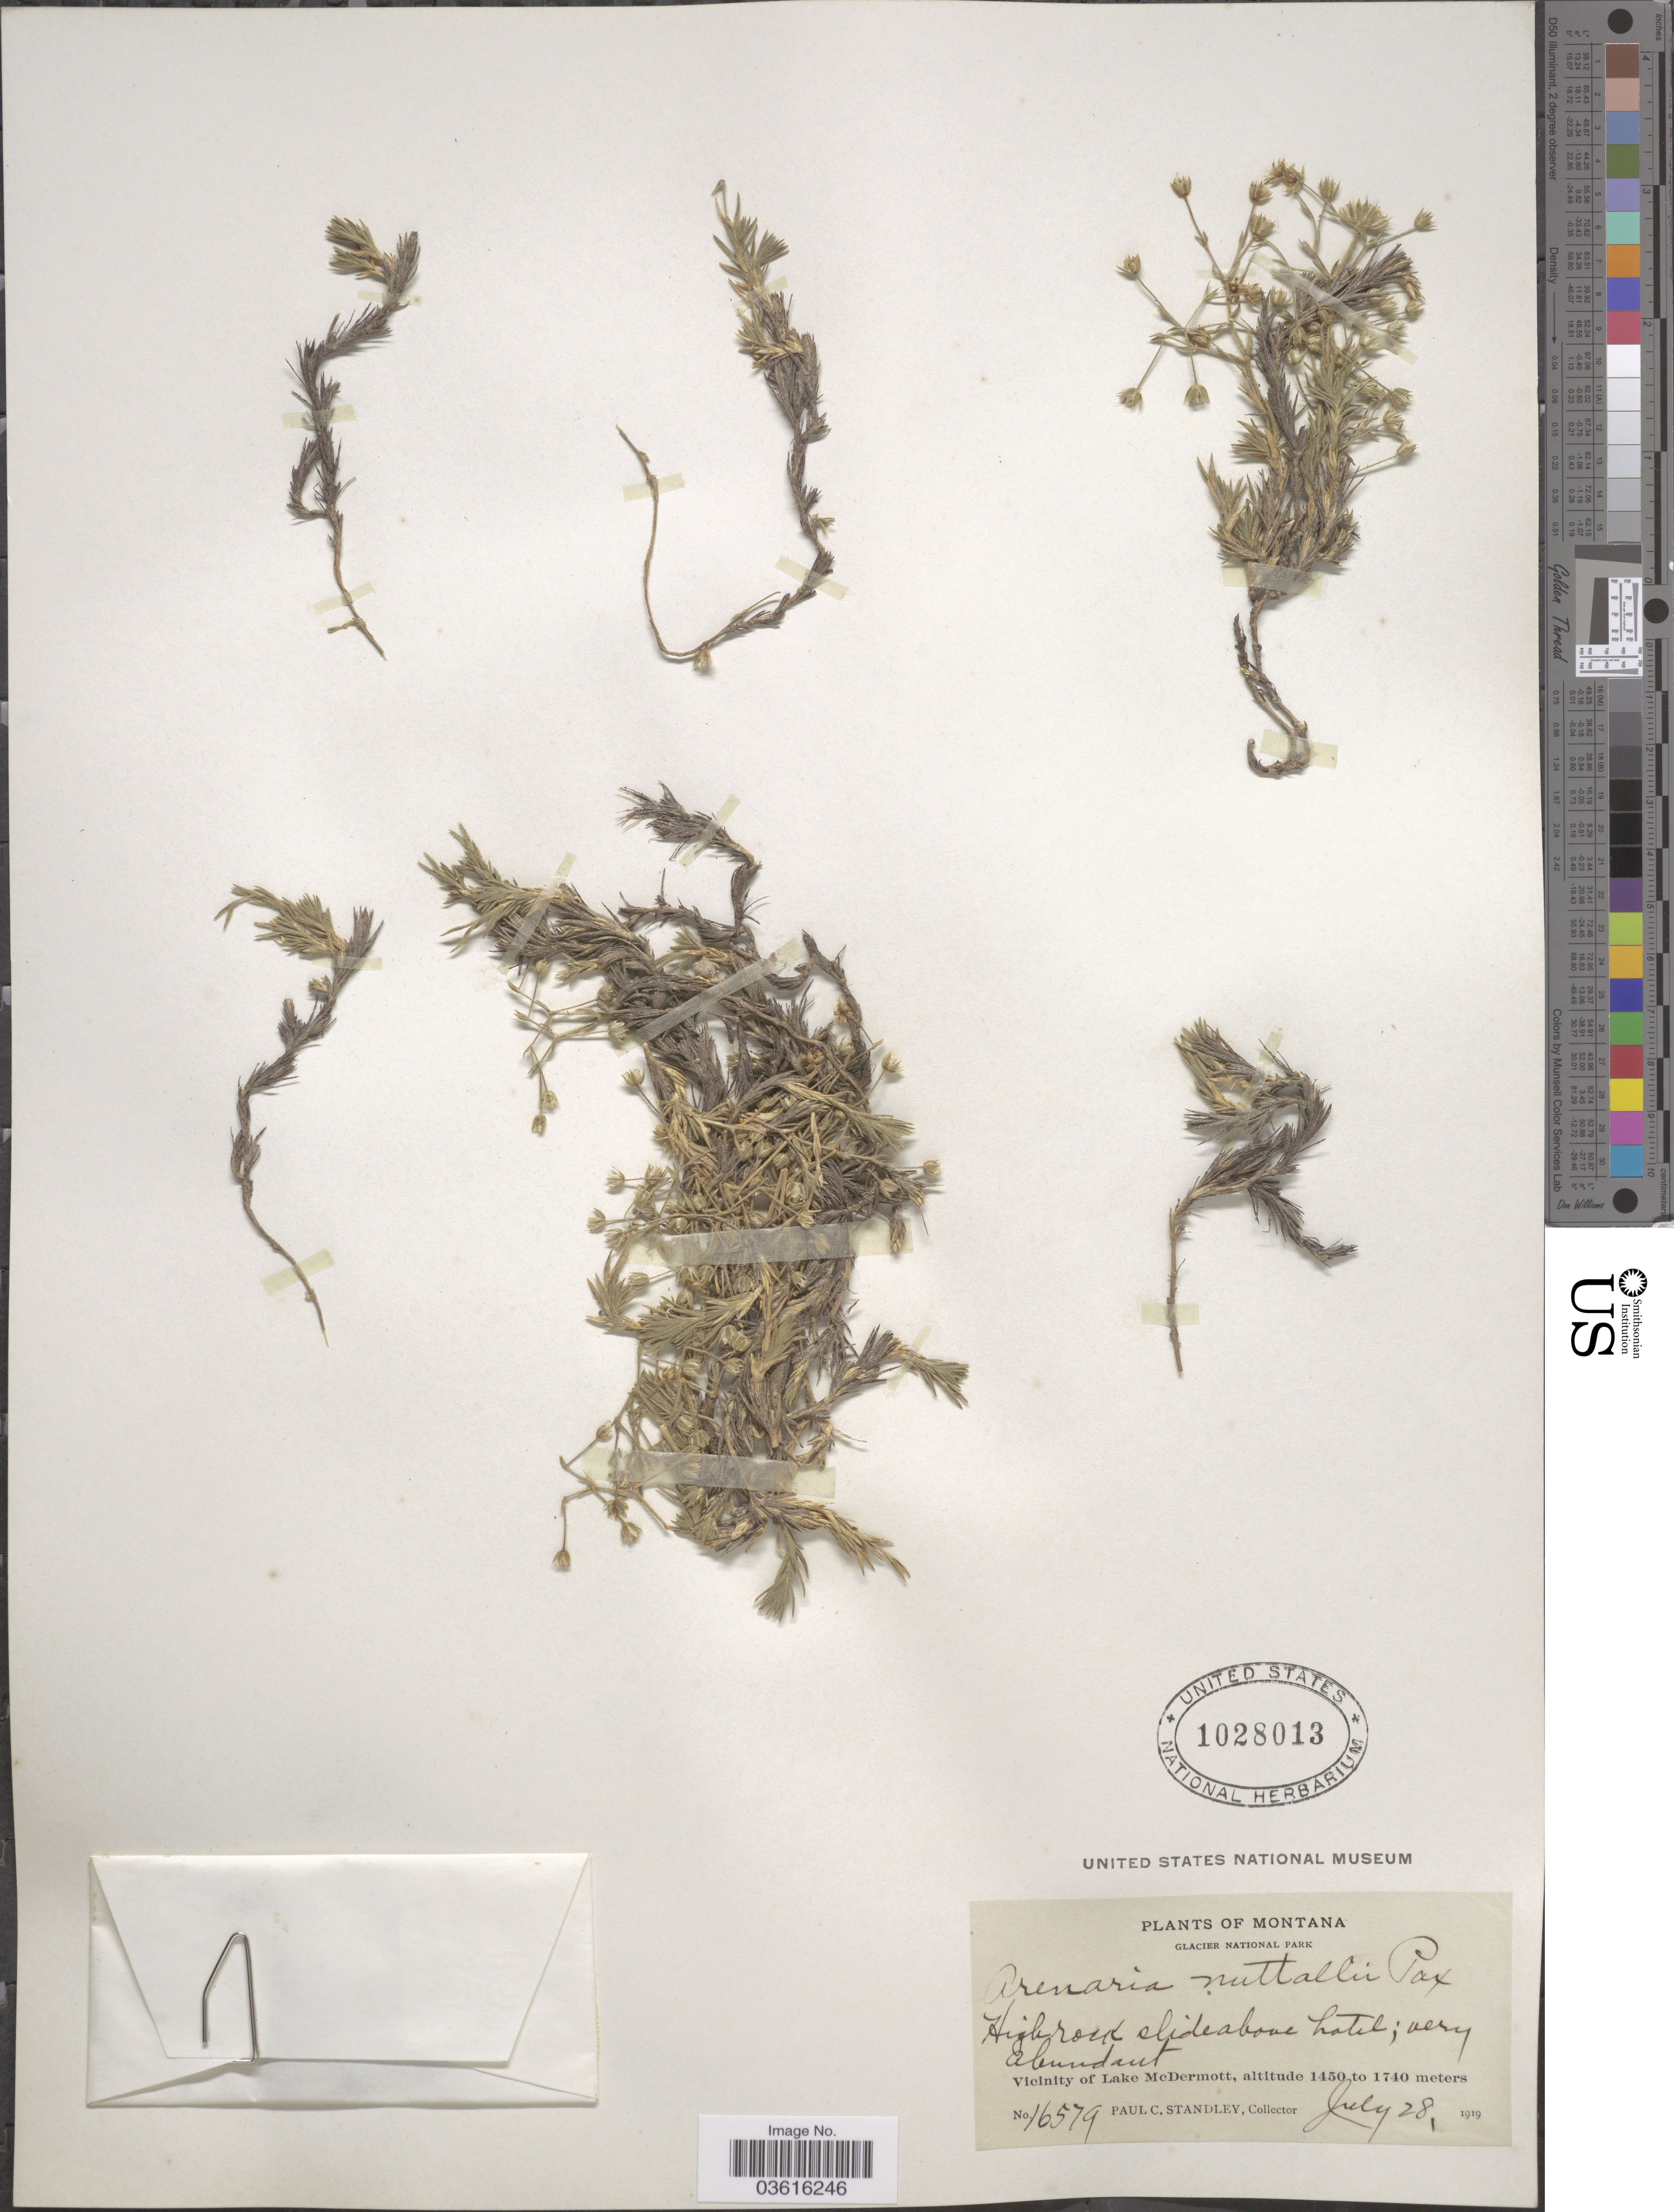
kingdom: Plantae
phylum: Tracheophyta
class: Magnoliopsida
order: Caryophyllales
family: Caryophyllaceae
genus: Minuartia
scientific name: Minuartia nuttallii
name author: (Pax) Briq.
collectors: P. C. Standley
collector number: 16579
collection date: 1919-07-28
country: United States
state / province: Montana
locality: Glacier National Park. High rock slide above hotel. Vicinity of Lake McDermott.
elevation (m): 1450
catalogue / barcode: US 1028013